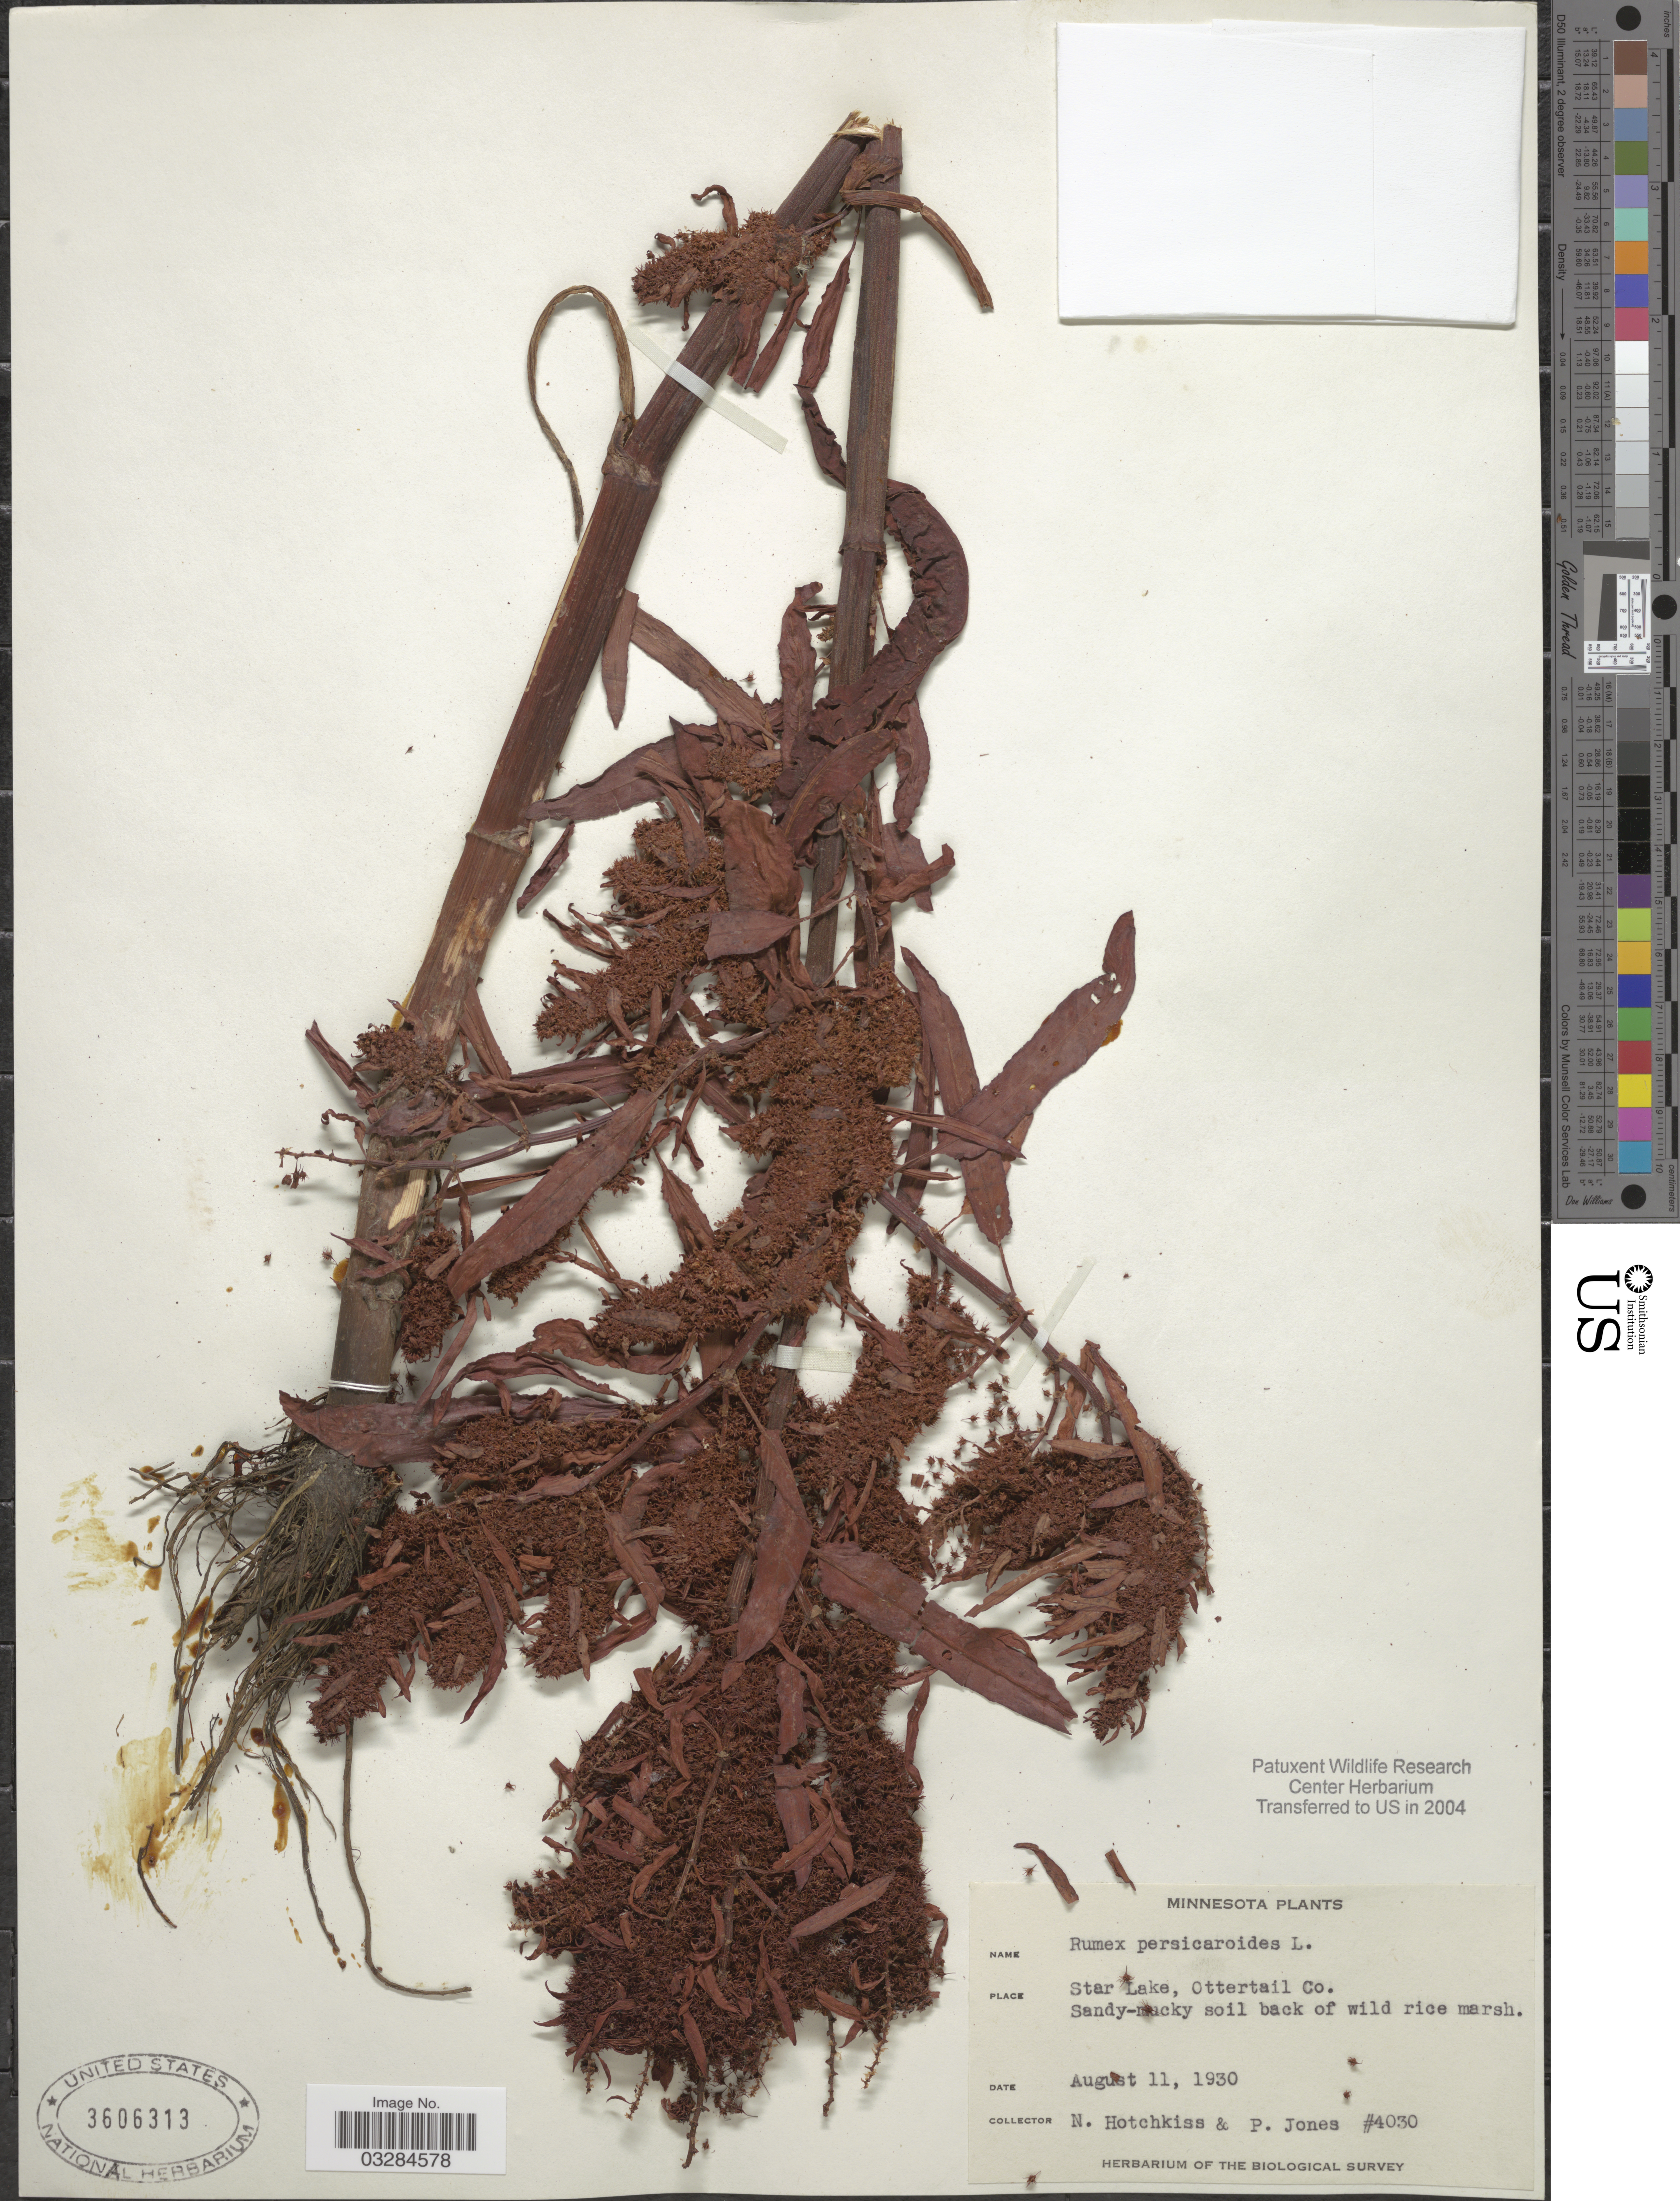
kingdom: Plantae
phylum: Tracheophyta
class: Magnoliopsida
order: Caryophyllales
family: Polygonaceae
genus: Rumex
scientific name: Rumex persicarioides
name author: L.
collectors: N. Hotchkiss & P. Jones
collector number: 4030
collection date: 1930-08-11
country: United States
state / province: Minnesota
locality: Star Lake, Ottertail Co.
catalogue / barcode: US 3606313